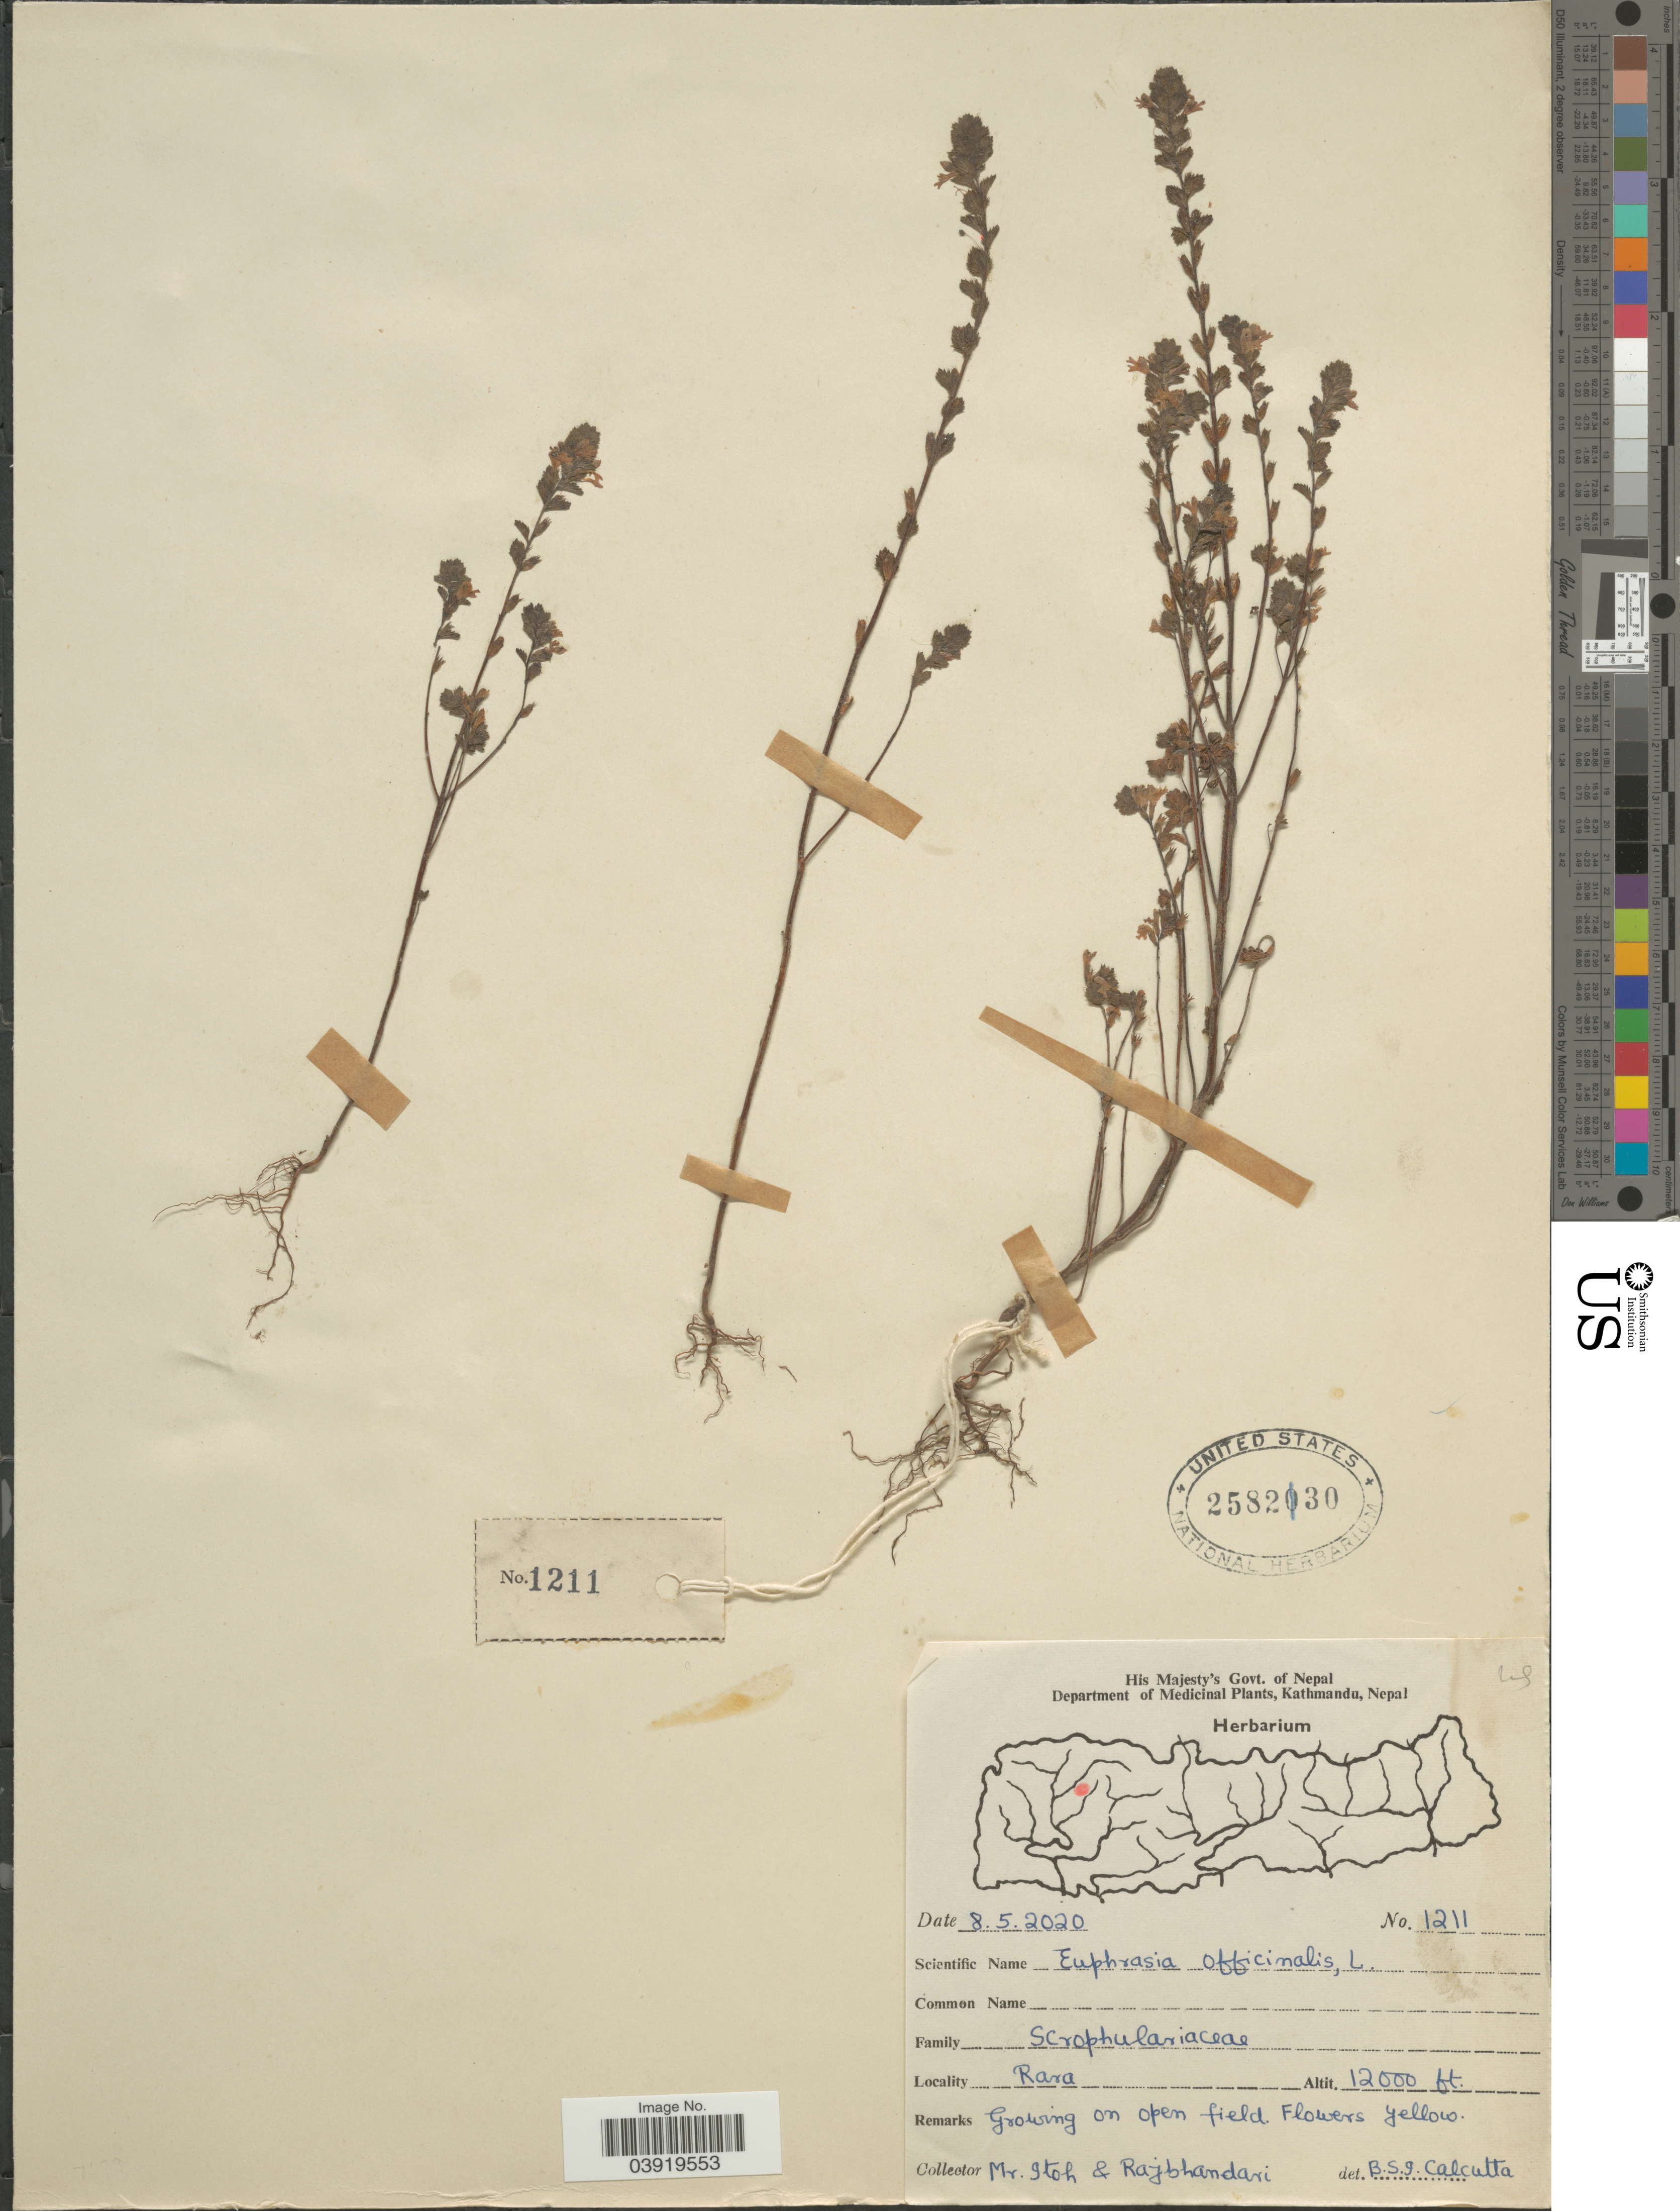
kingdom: Plantae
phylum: Tracheophyta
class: Magnoliopsida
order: Lamiales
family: Orobanchaceae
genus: Euphrasia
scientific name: Euphrasia officinalis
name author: L.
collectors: -. Itoh & Rajbhandari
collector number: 1211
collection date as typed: Transcribed d/m/y: 8/5/2020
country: Nepal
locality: Rara.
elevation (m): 3658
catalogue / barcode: US 2582130